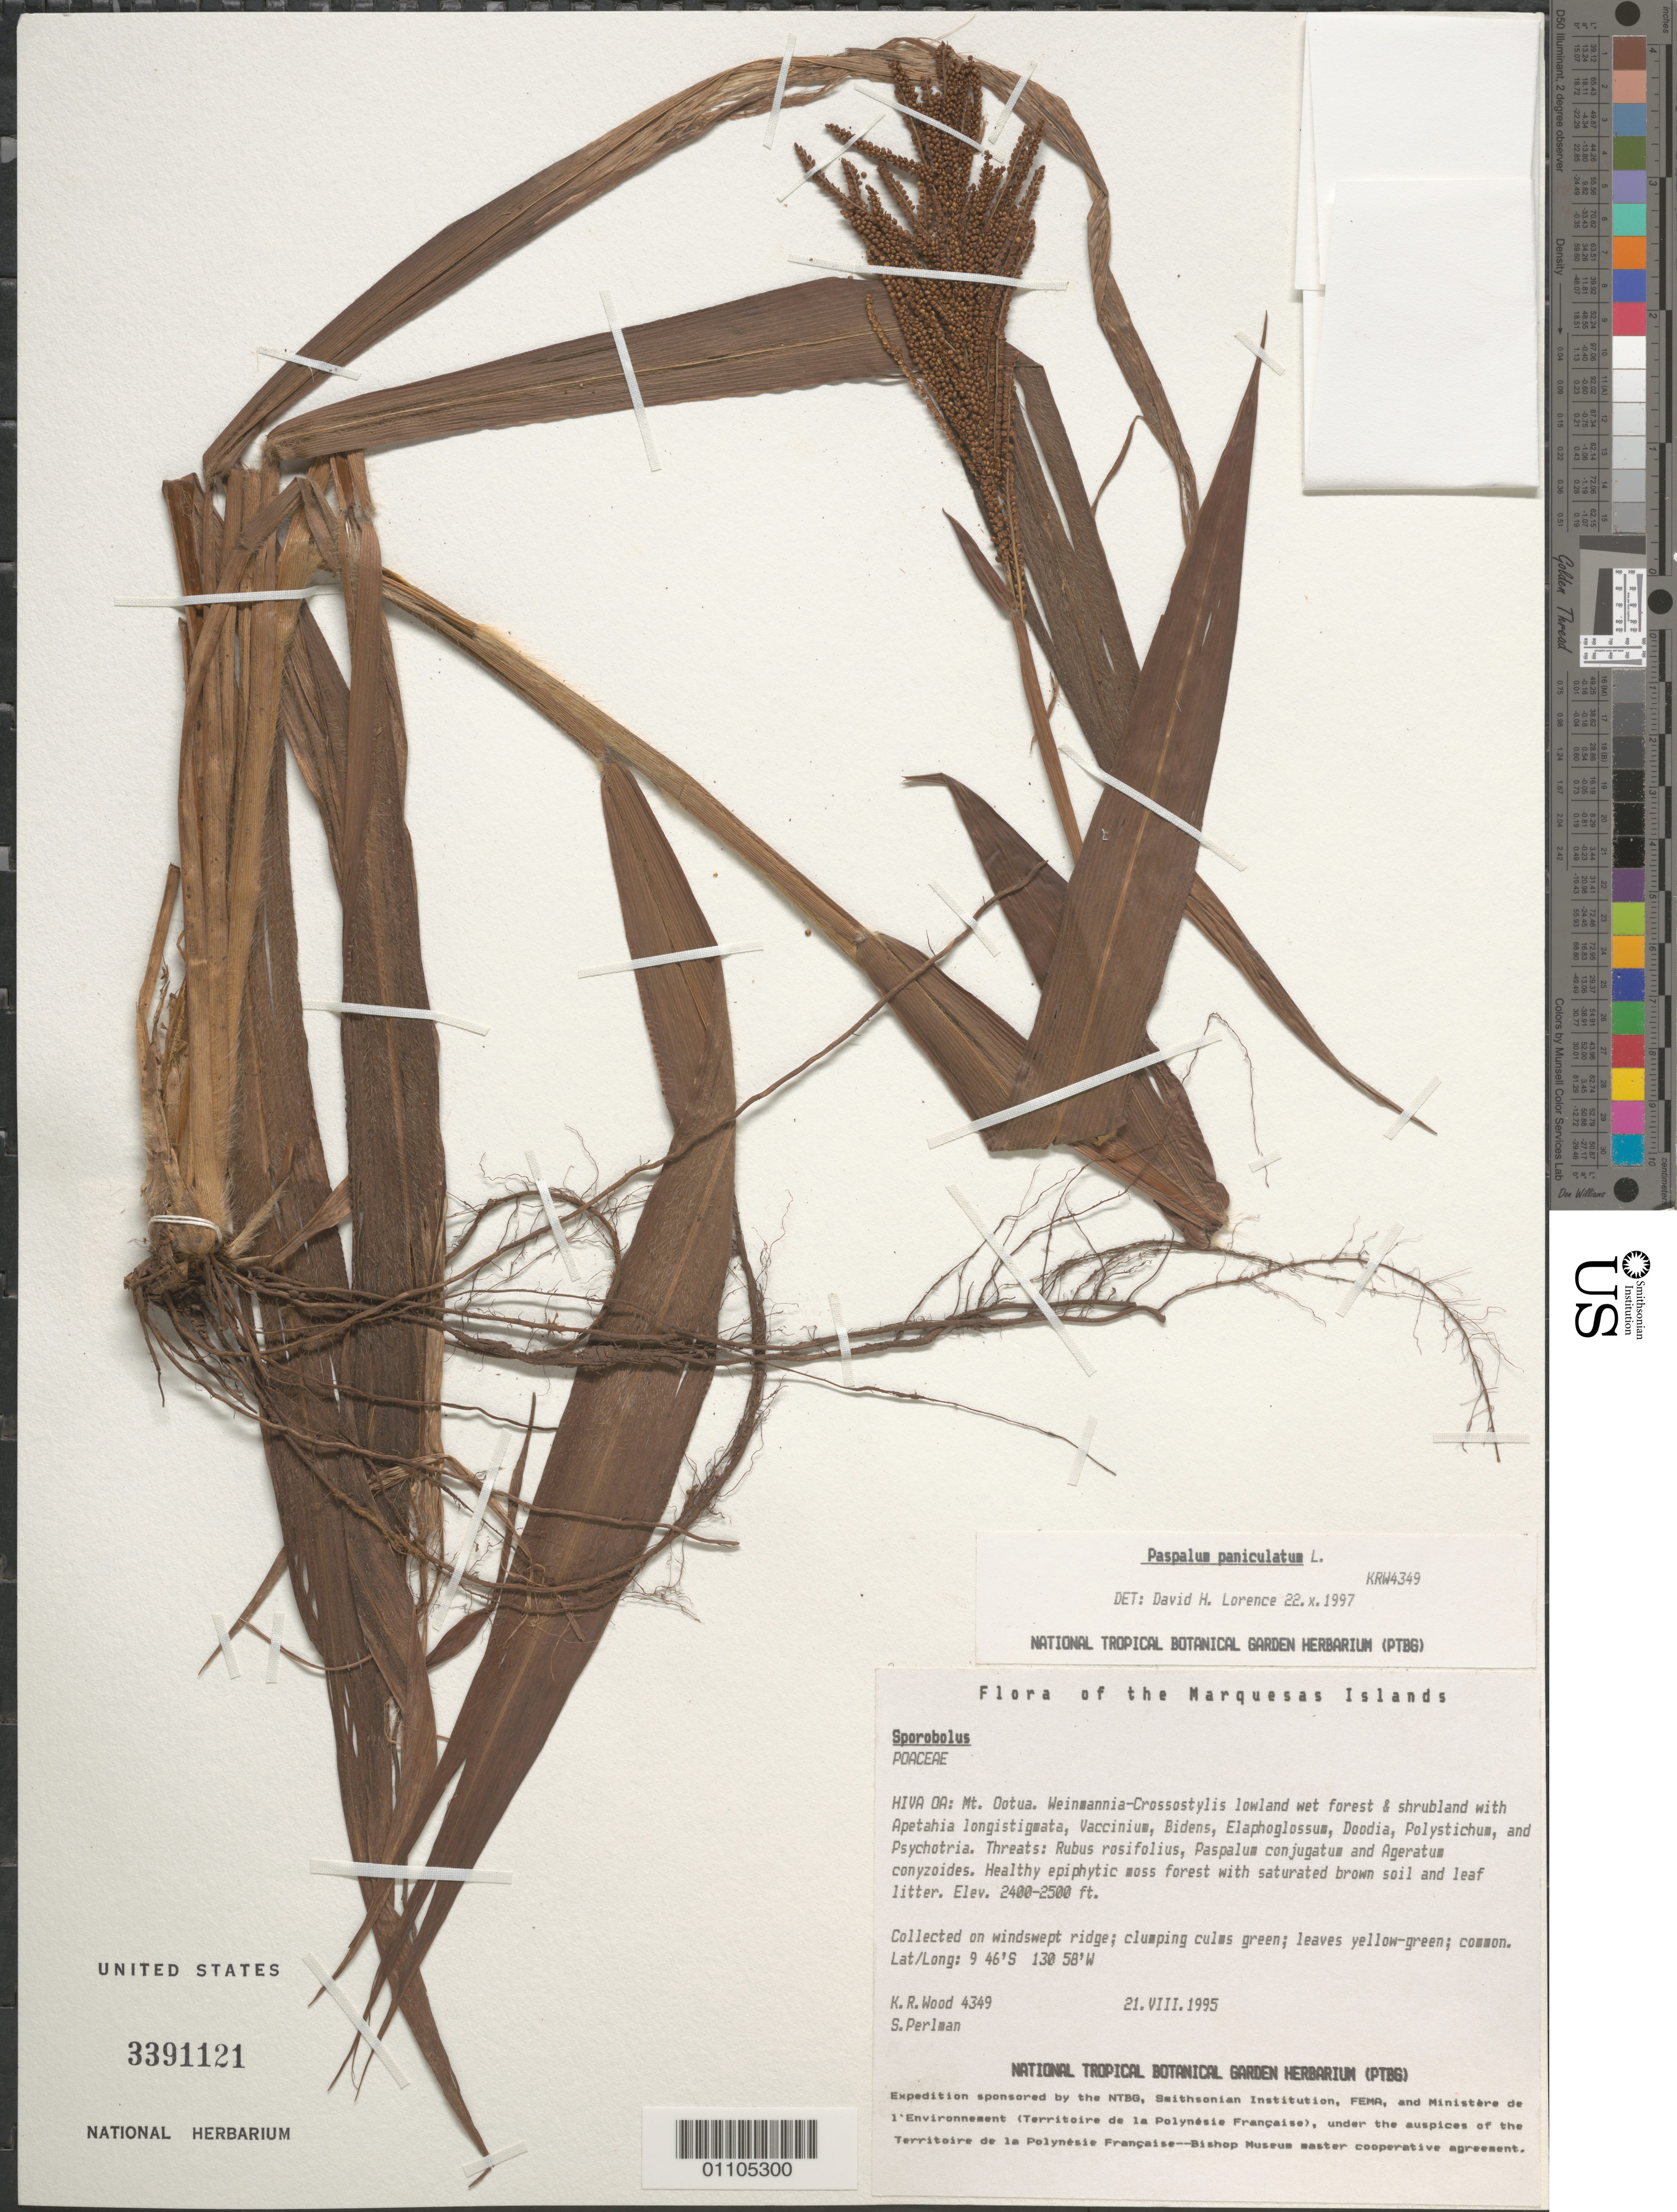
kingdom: Plantae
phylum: Tracheophyta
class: Liliopsida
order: Poales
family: Poaceae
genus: Paspalum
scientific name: Paspalum paniculatum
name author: L.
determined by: Lorence, David H., (PTBG), National Tropical Botanical Garden (UNITED STATES)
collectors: K. R. Wood & S. P. Perlman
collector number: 4349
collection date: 1995-08-21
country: French Polynesia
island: Hiva Oa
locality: Mt. Ootua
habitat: Weinmannia-Crossostylis lowland wet forest & shrubland. Healthy epiphytic moss forest w/ saturated brown soil and leaf litter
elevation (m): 732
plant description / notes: Rubus rosifolius, Paspalum conjugatum, Ageratum conyzoides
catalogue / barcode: US 3391121